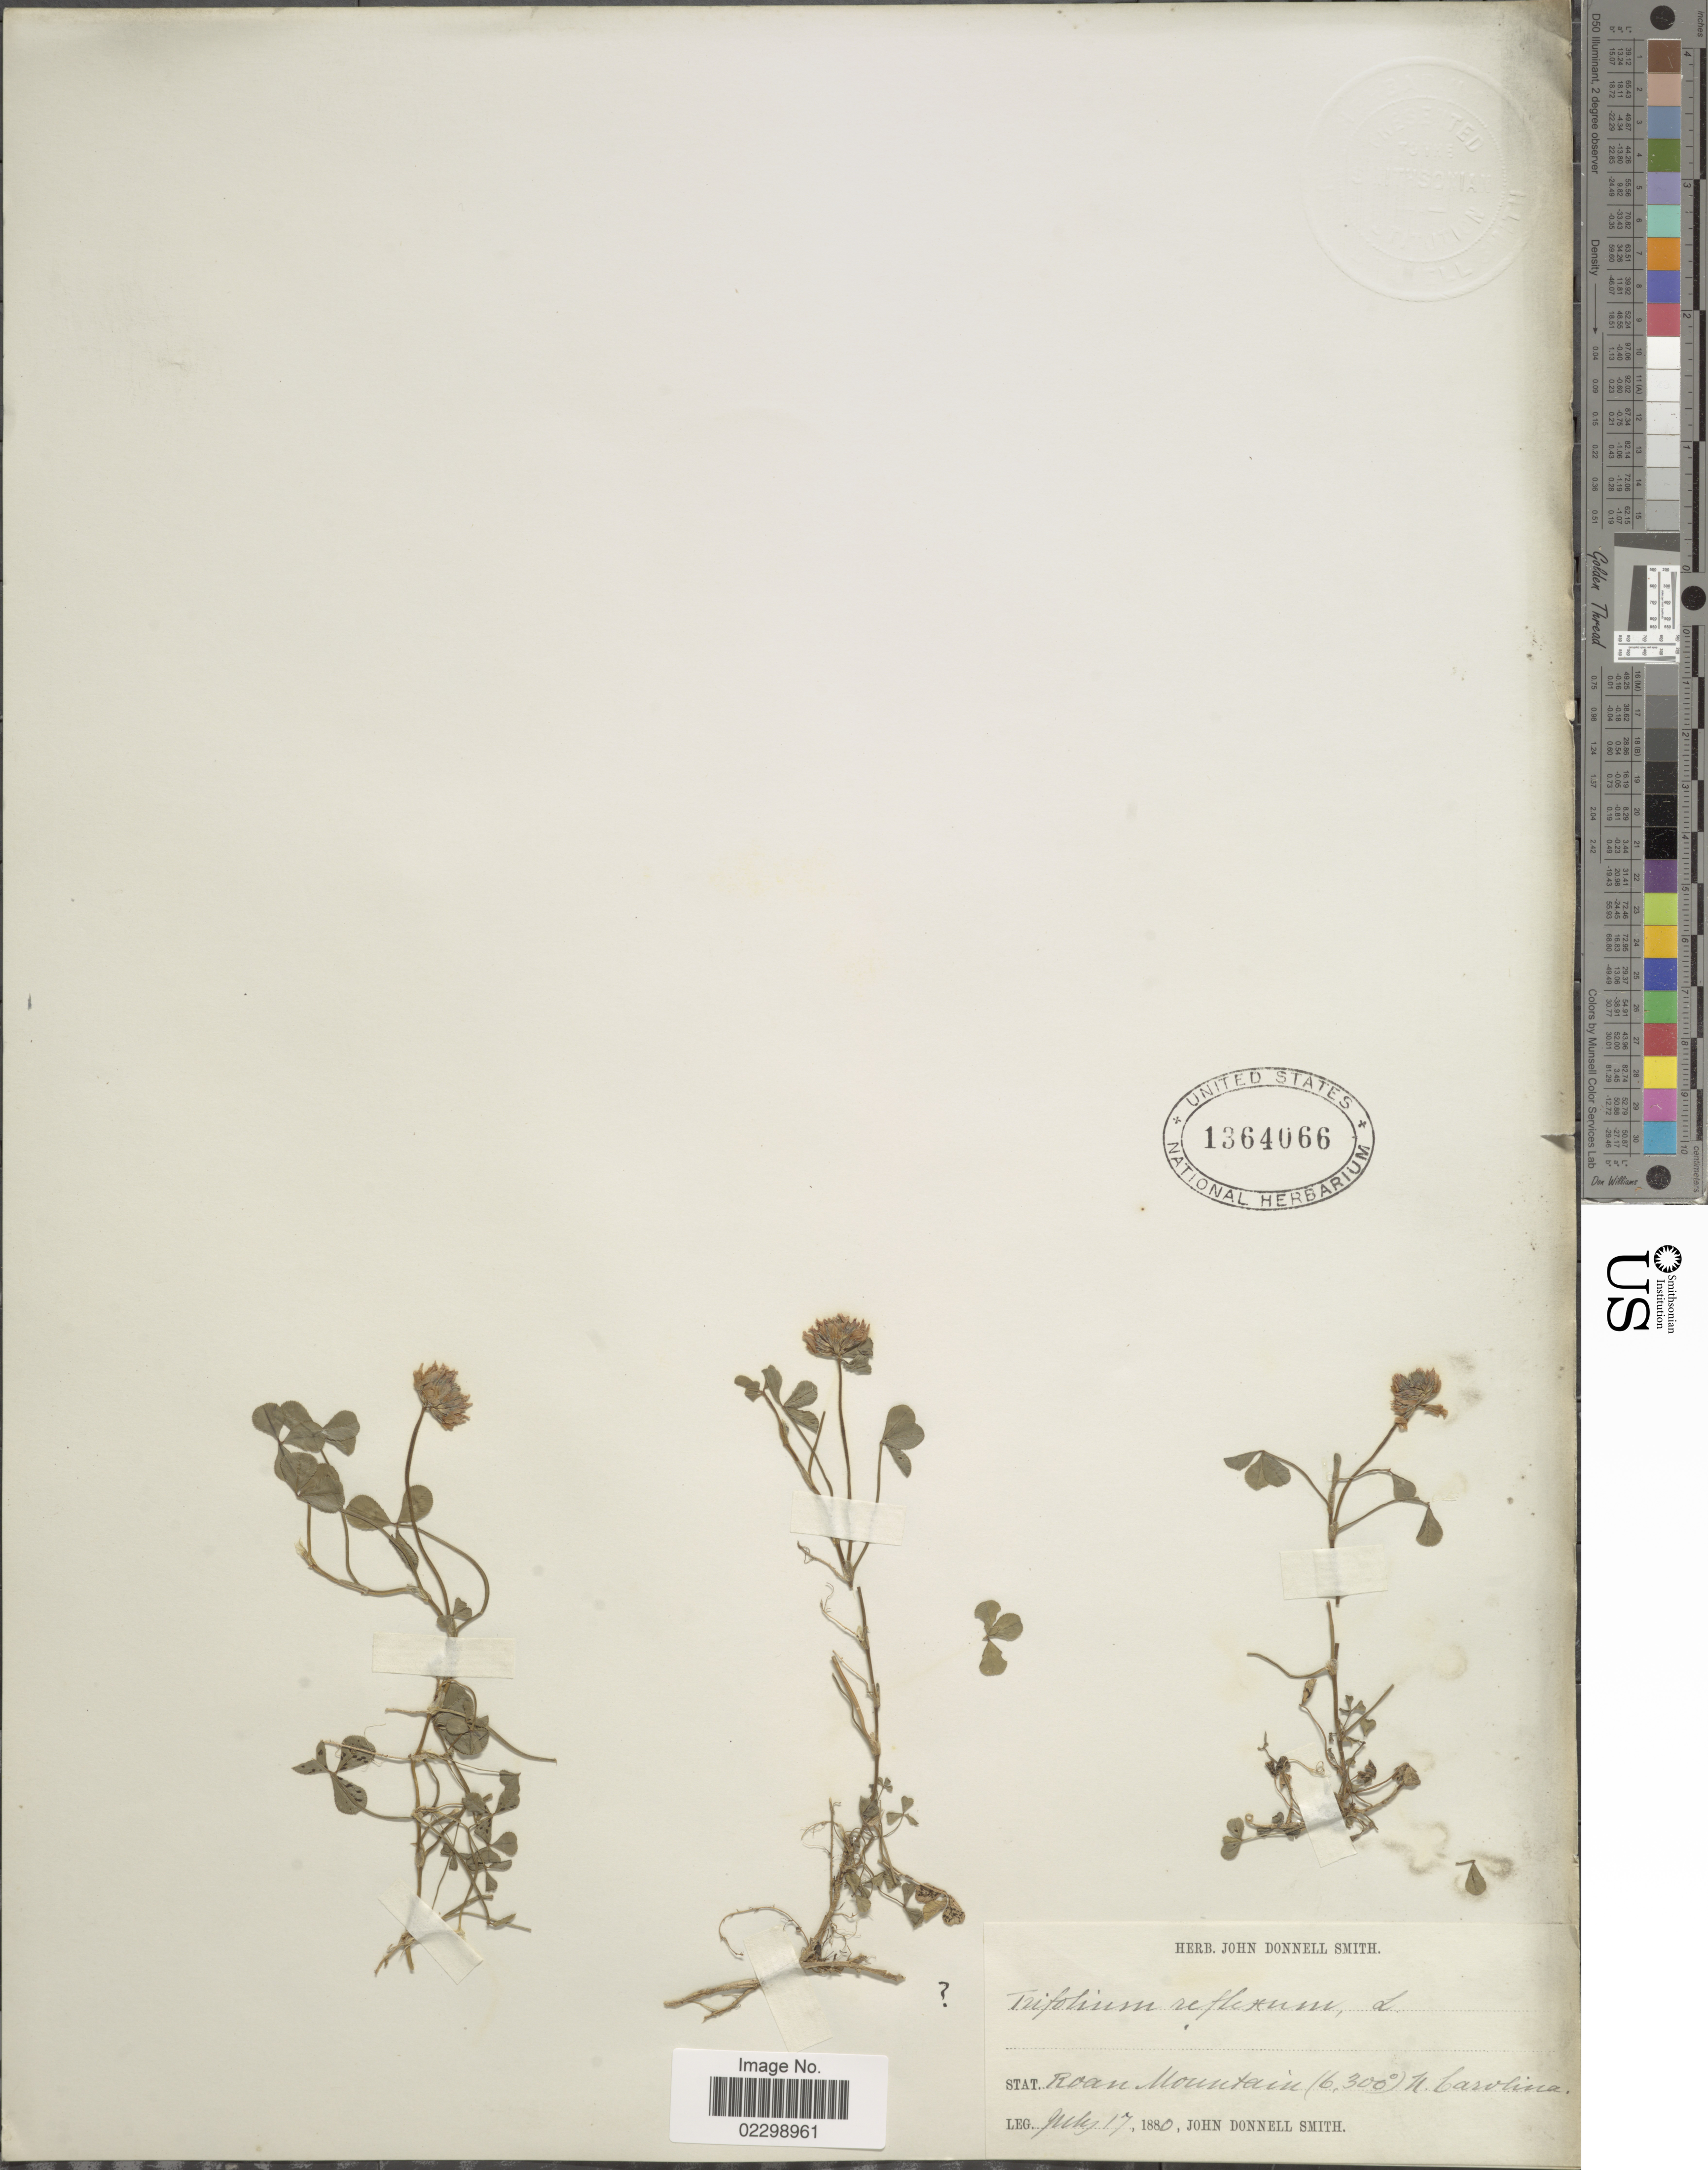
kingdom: Plantae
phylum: Tracheophyta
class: Magnoliopsida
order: Fabales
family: Fabaceae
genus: Trifolium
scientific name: Trifolium strictum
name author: L.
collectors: J. Donnell Smith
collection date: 1880-07-17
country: United States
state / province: North Carolina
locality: Roan Mountain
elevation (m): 1920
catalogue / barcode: US 1364066